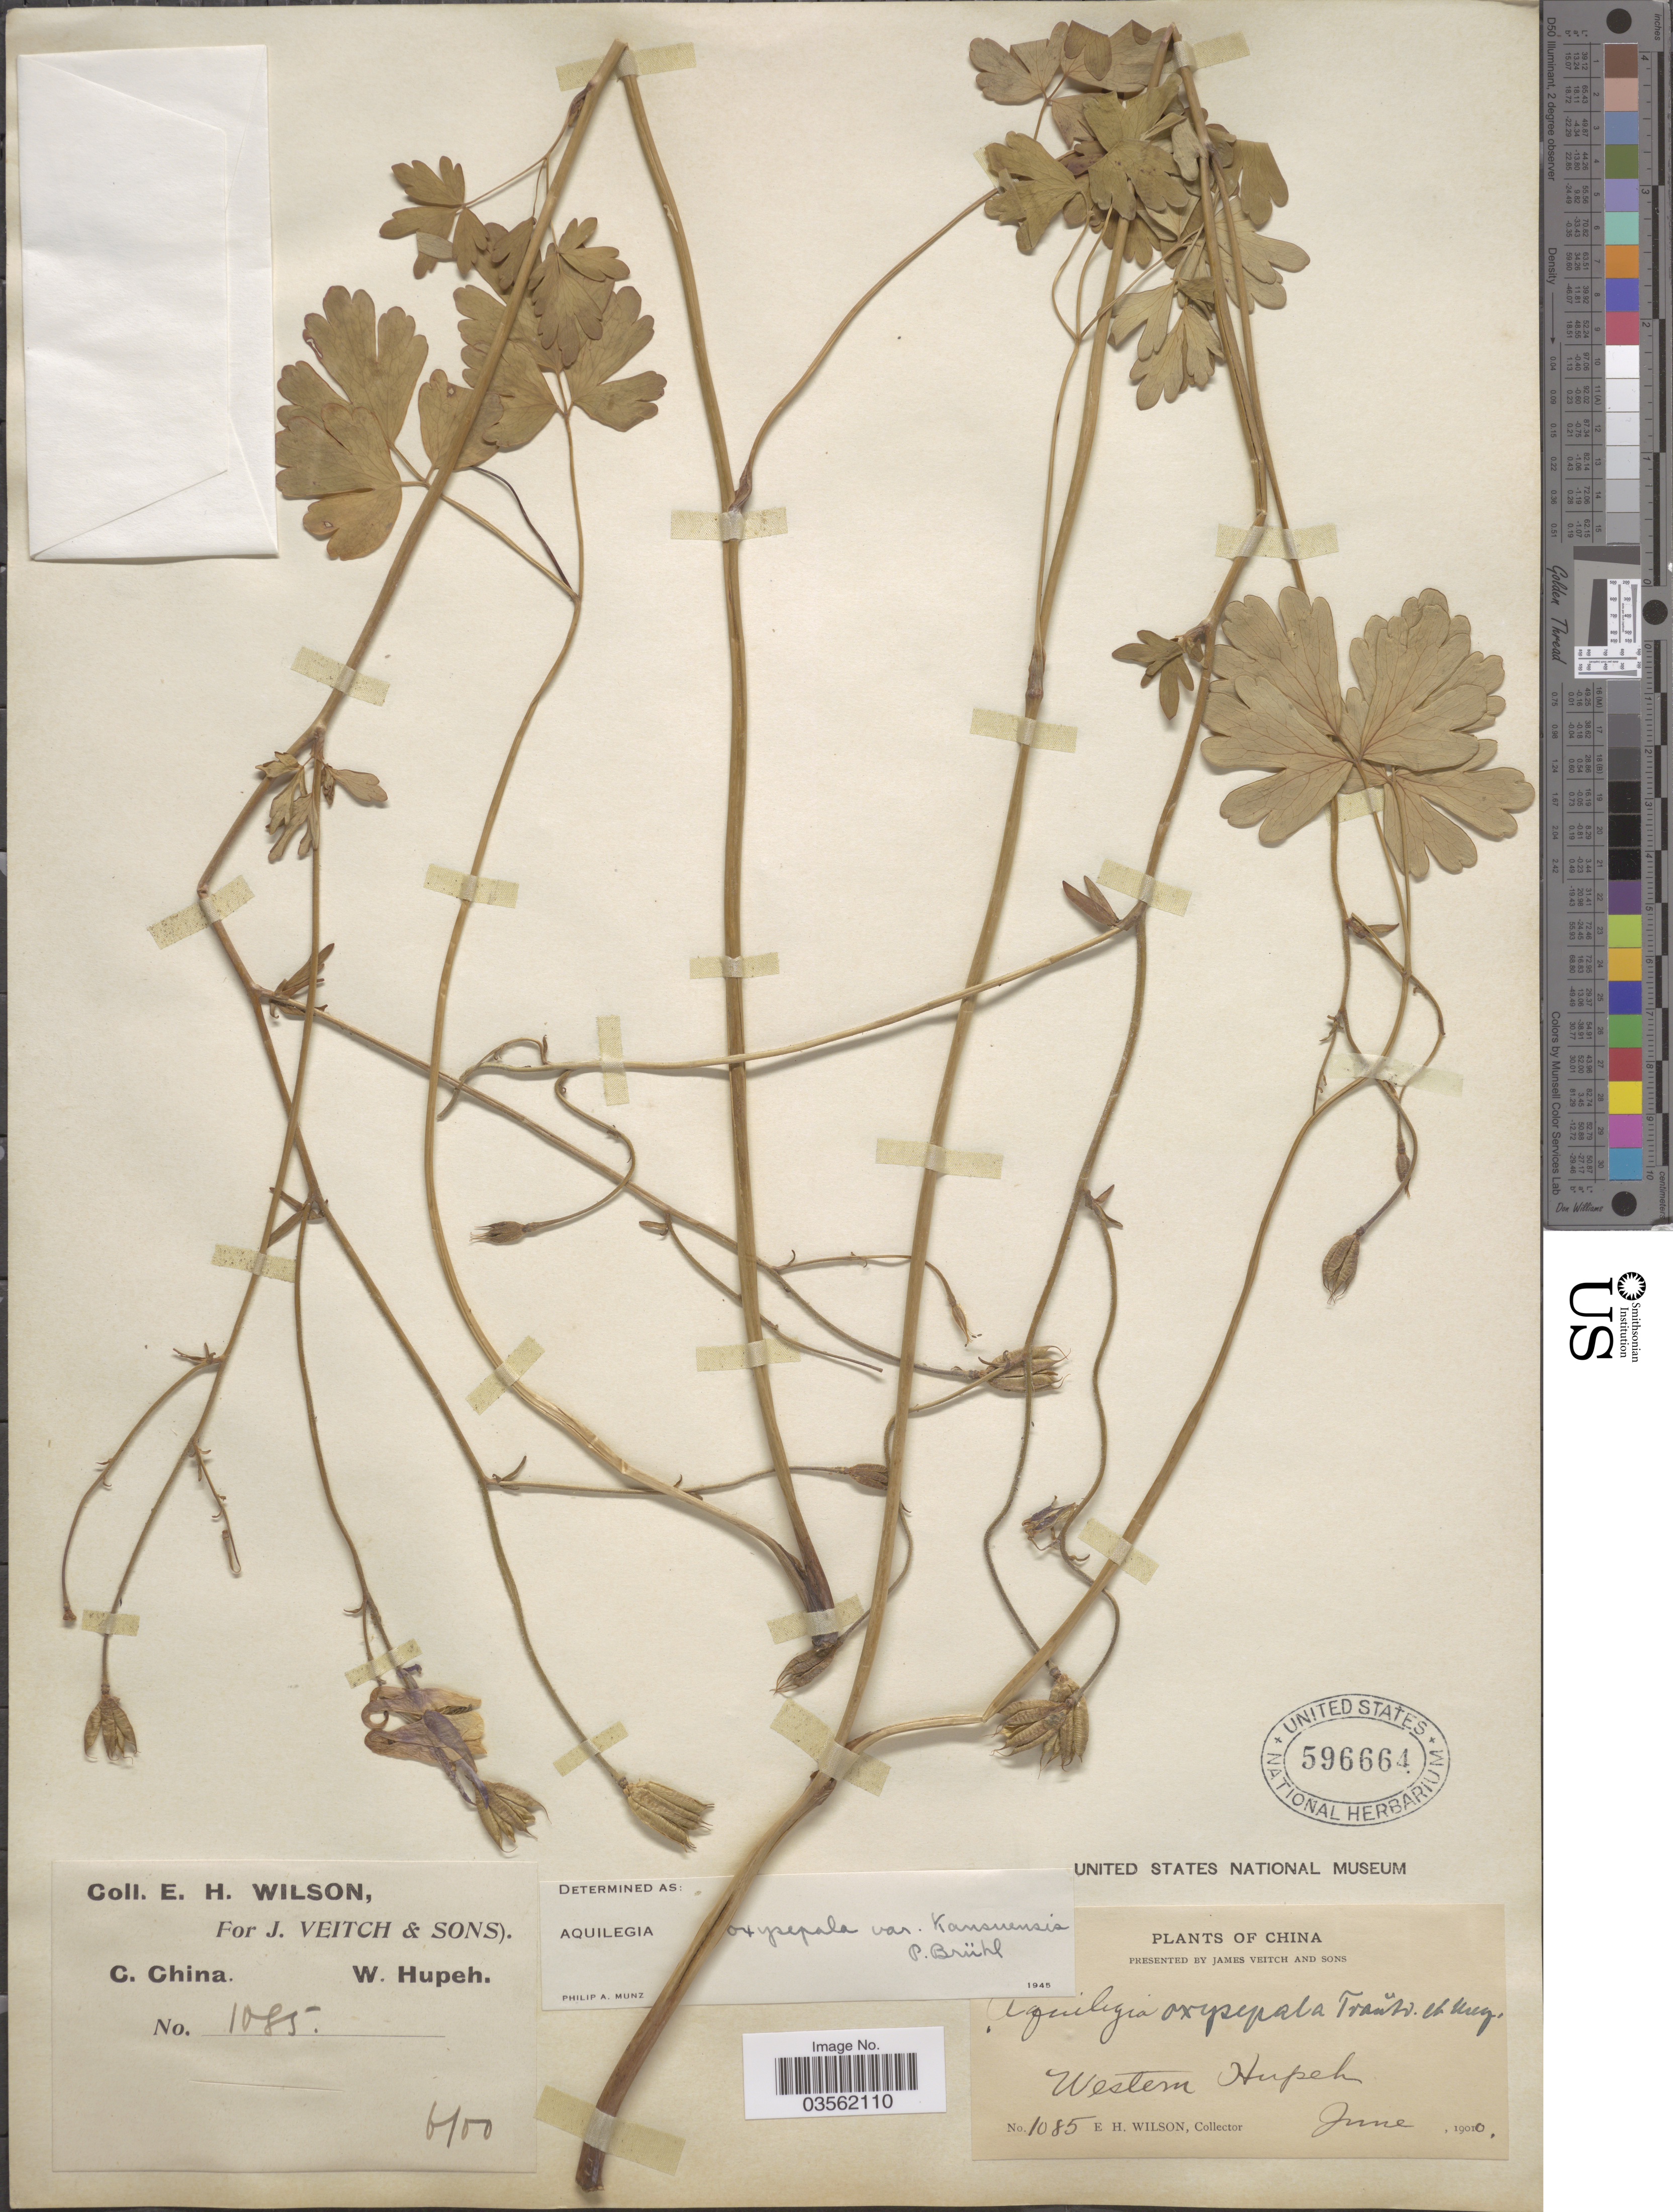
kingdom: Plantae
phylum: Tracheophyta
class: Magnoliopsida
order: Ranunculales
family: Ranunculaceae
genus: Aquilegia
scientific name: Aquilegia oxysepala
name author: Trautv. & C.A. Mey.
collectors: E. Wilson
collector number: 1085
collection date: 1910-06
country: China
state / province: Hubei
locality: C. China. Western Hupeh.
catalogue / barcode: US 596664